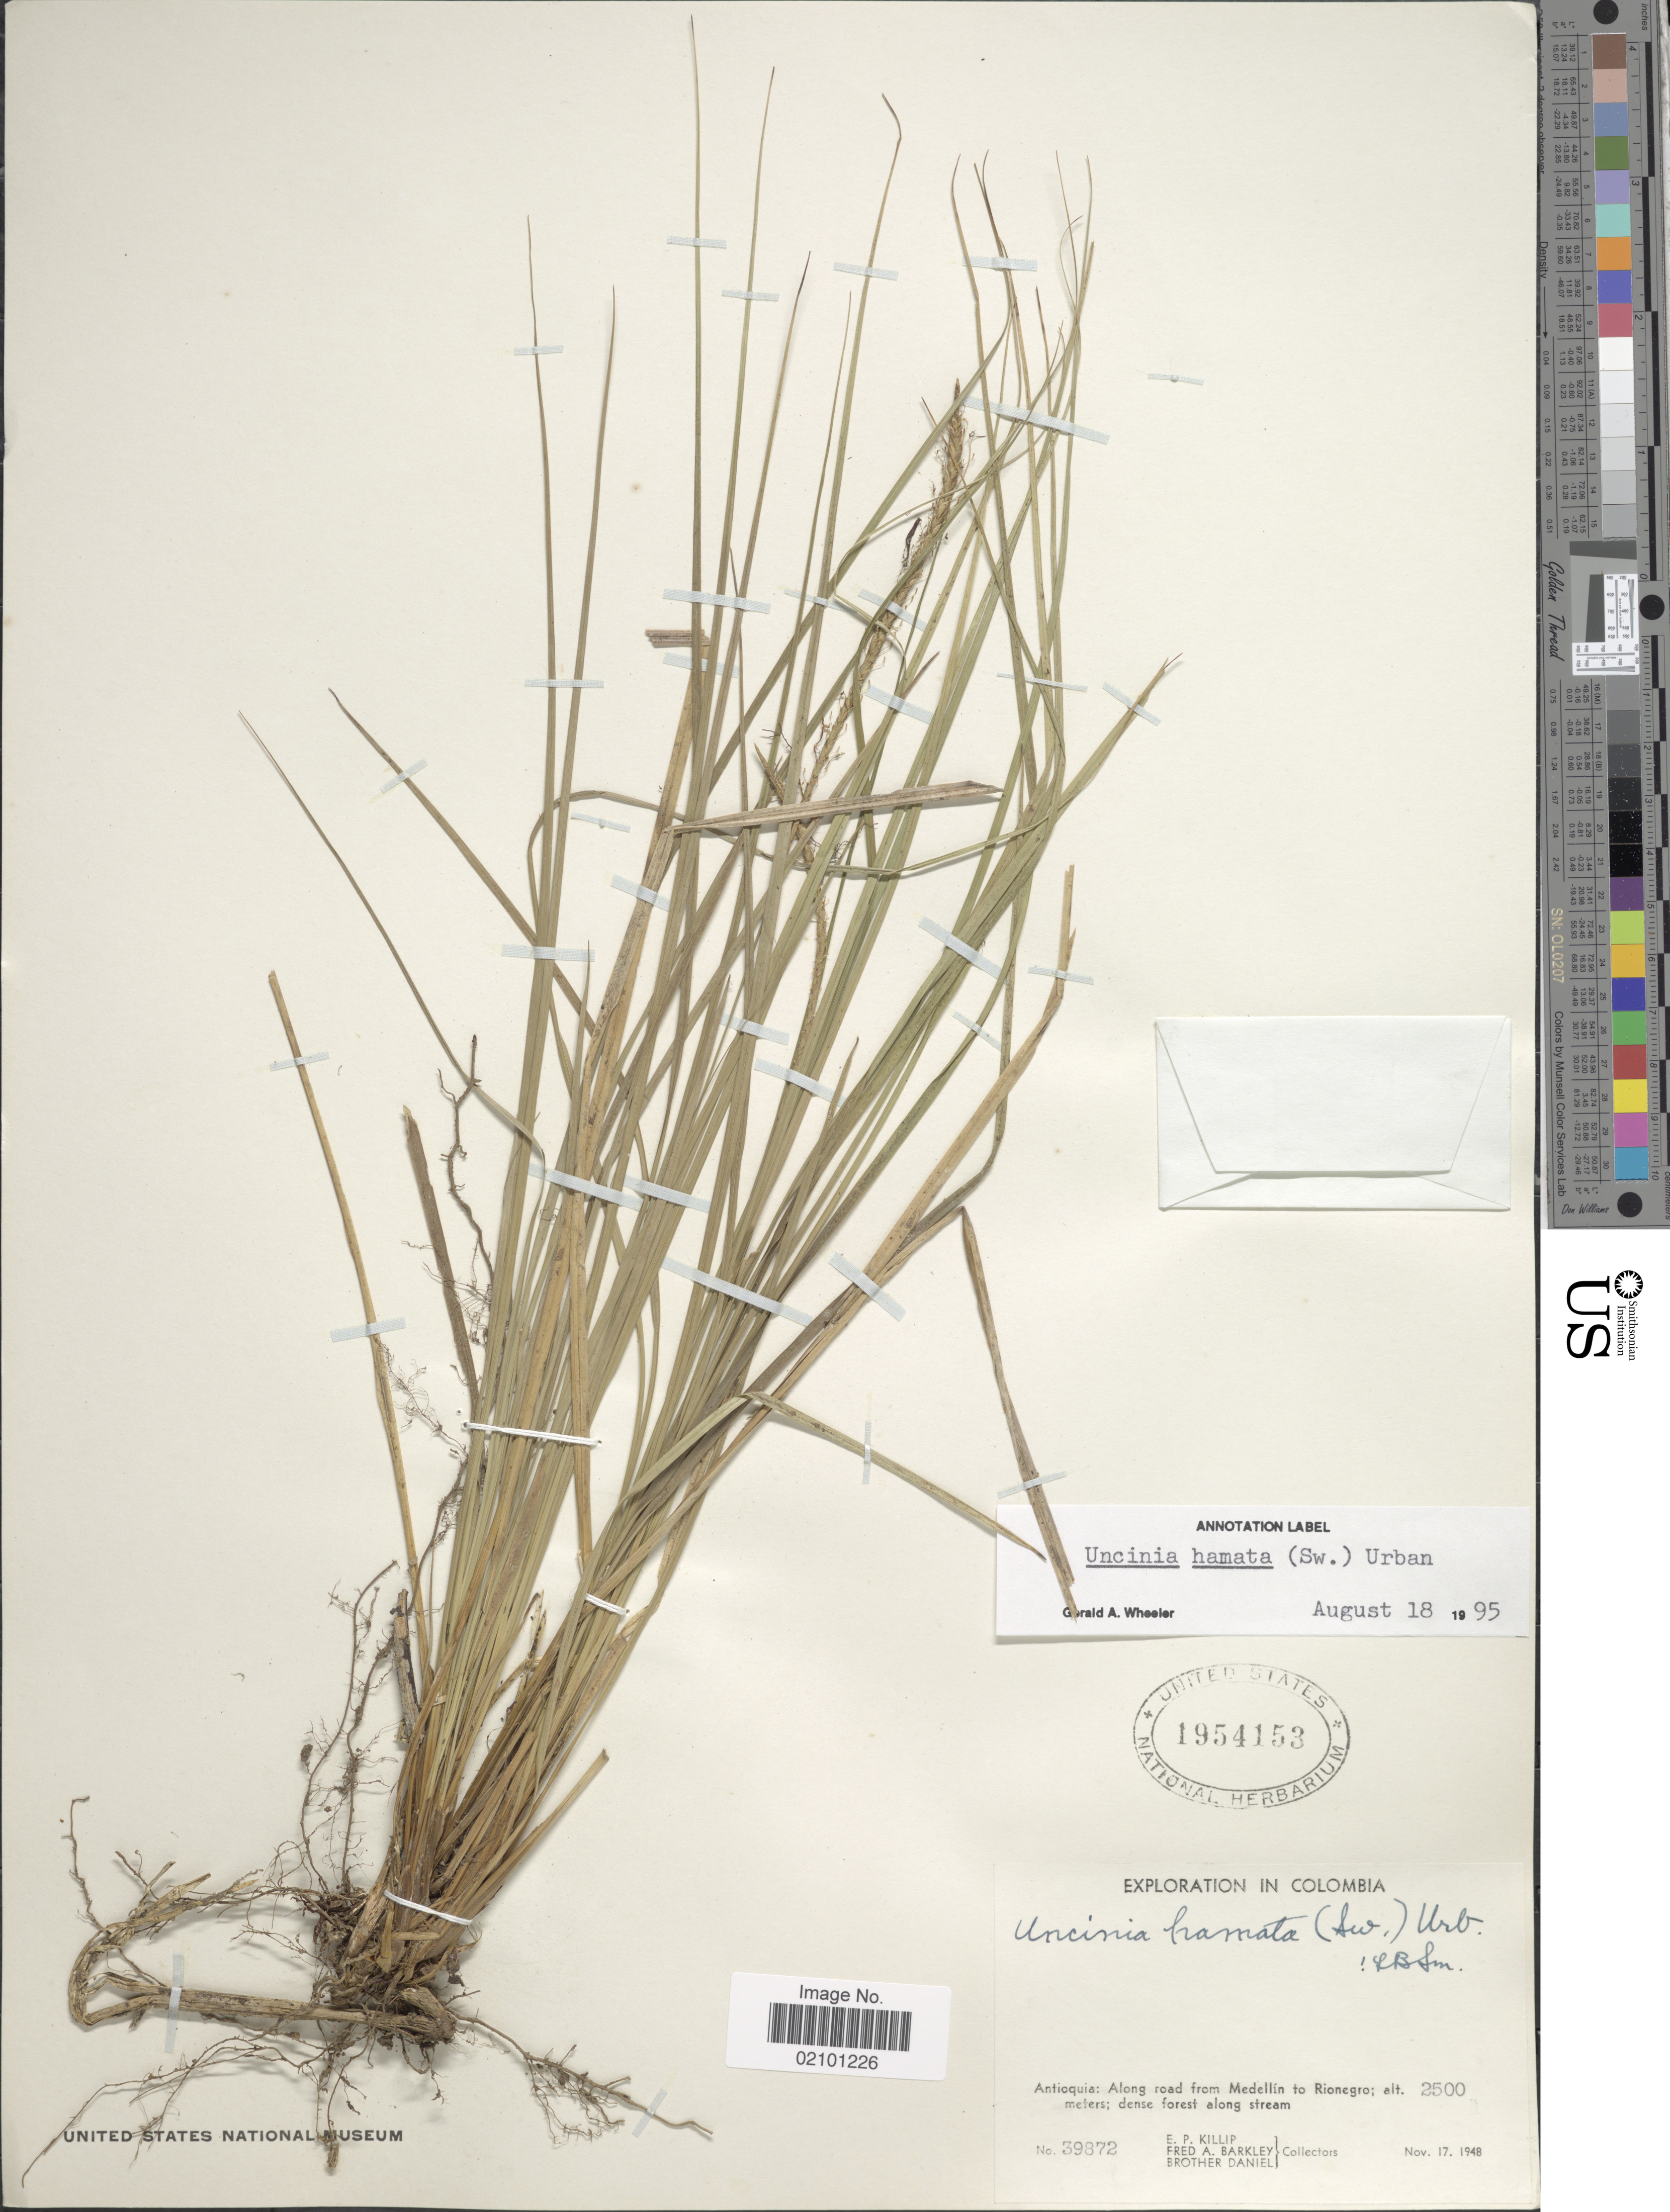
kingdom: Plantae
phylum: Tracheophyta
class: Liliopsida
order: Poales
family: Cyperaceae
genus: Carex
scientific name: Carex hamata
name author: Sw.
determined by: Strong, M. T., (US), Smithsonian Institution - National Museum of Natural History (UNITED STATES)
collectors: E. P. Killip, F. A. Barkley & Bro. Daniel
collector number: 39872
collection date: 1948-11-17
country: Colombia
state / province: Antioquia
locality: Antioquia: Along road from Medellin to Rionegro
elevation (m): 2500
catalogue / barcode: US 1954153